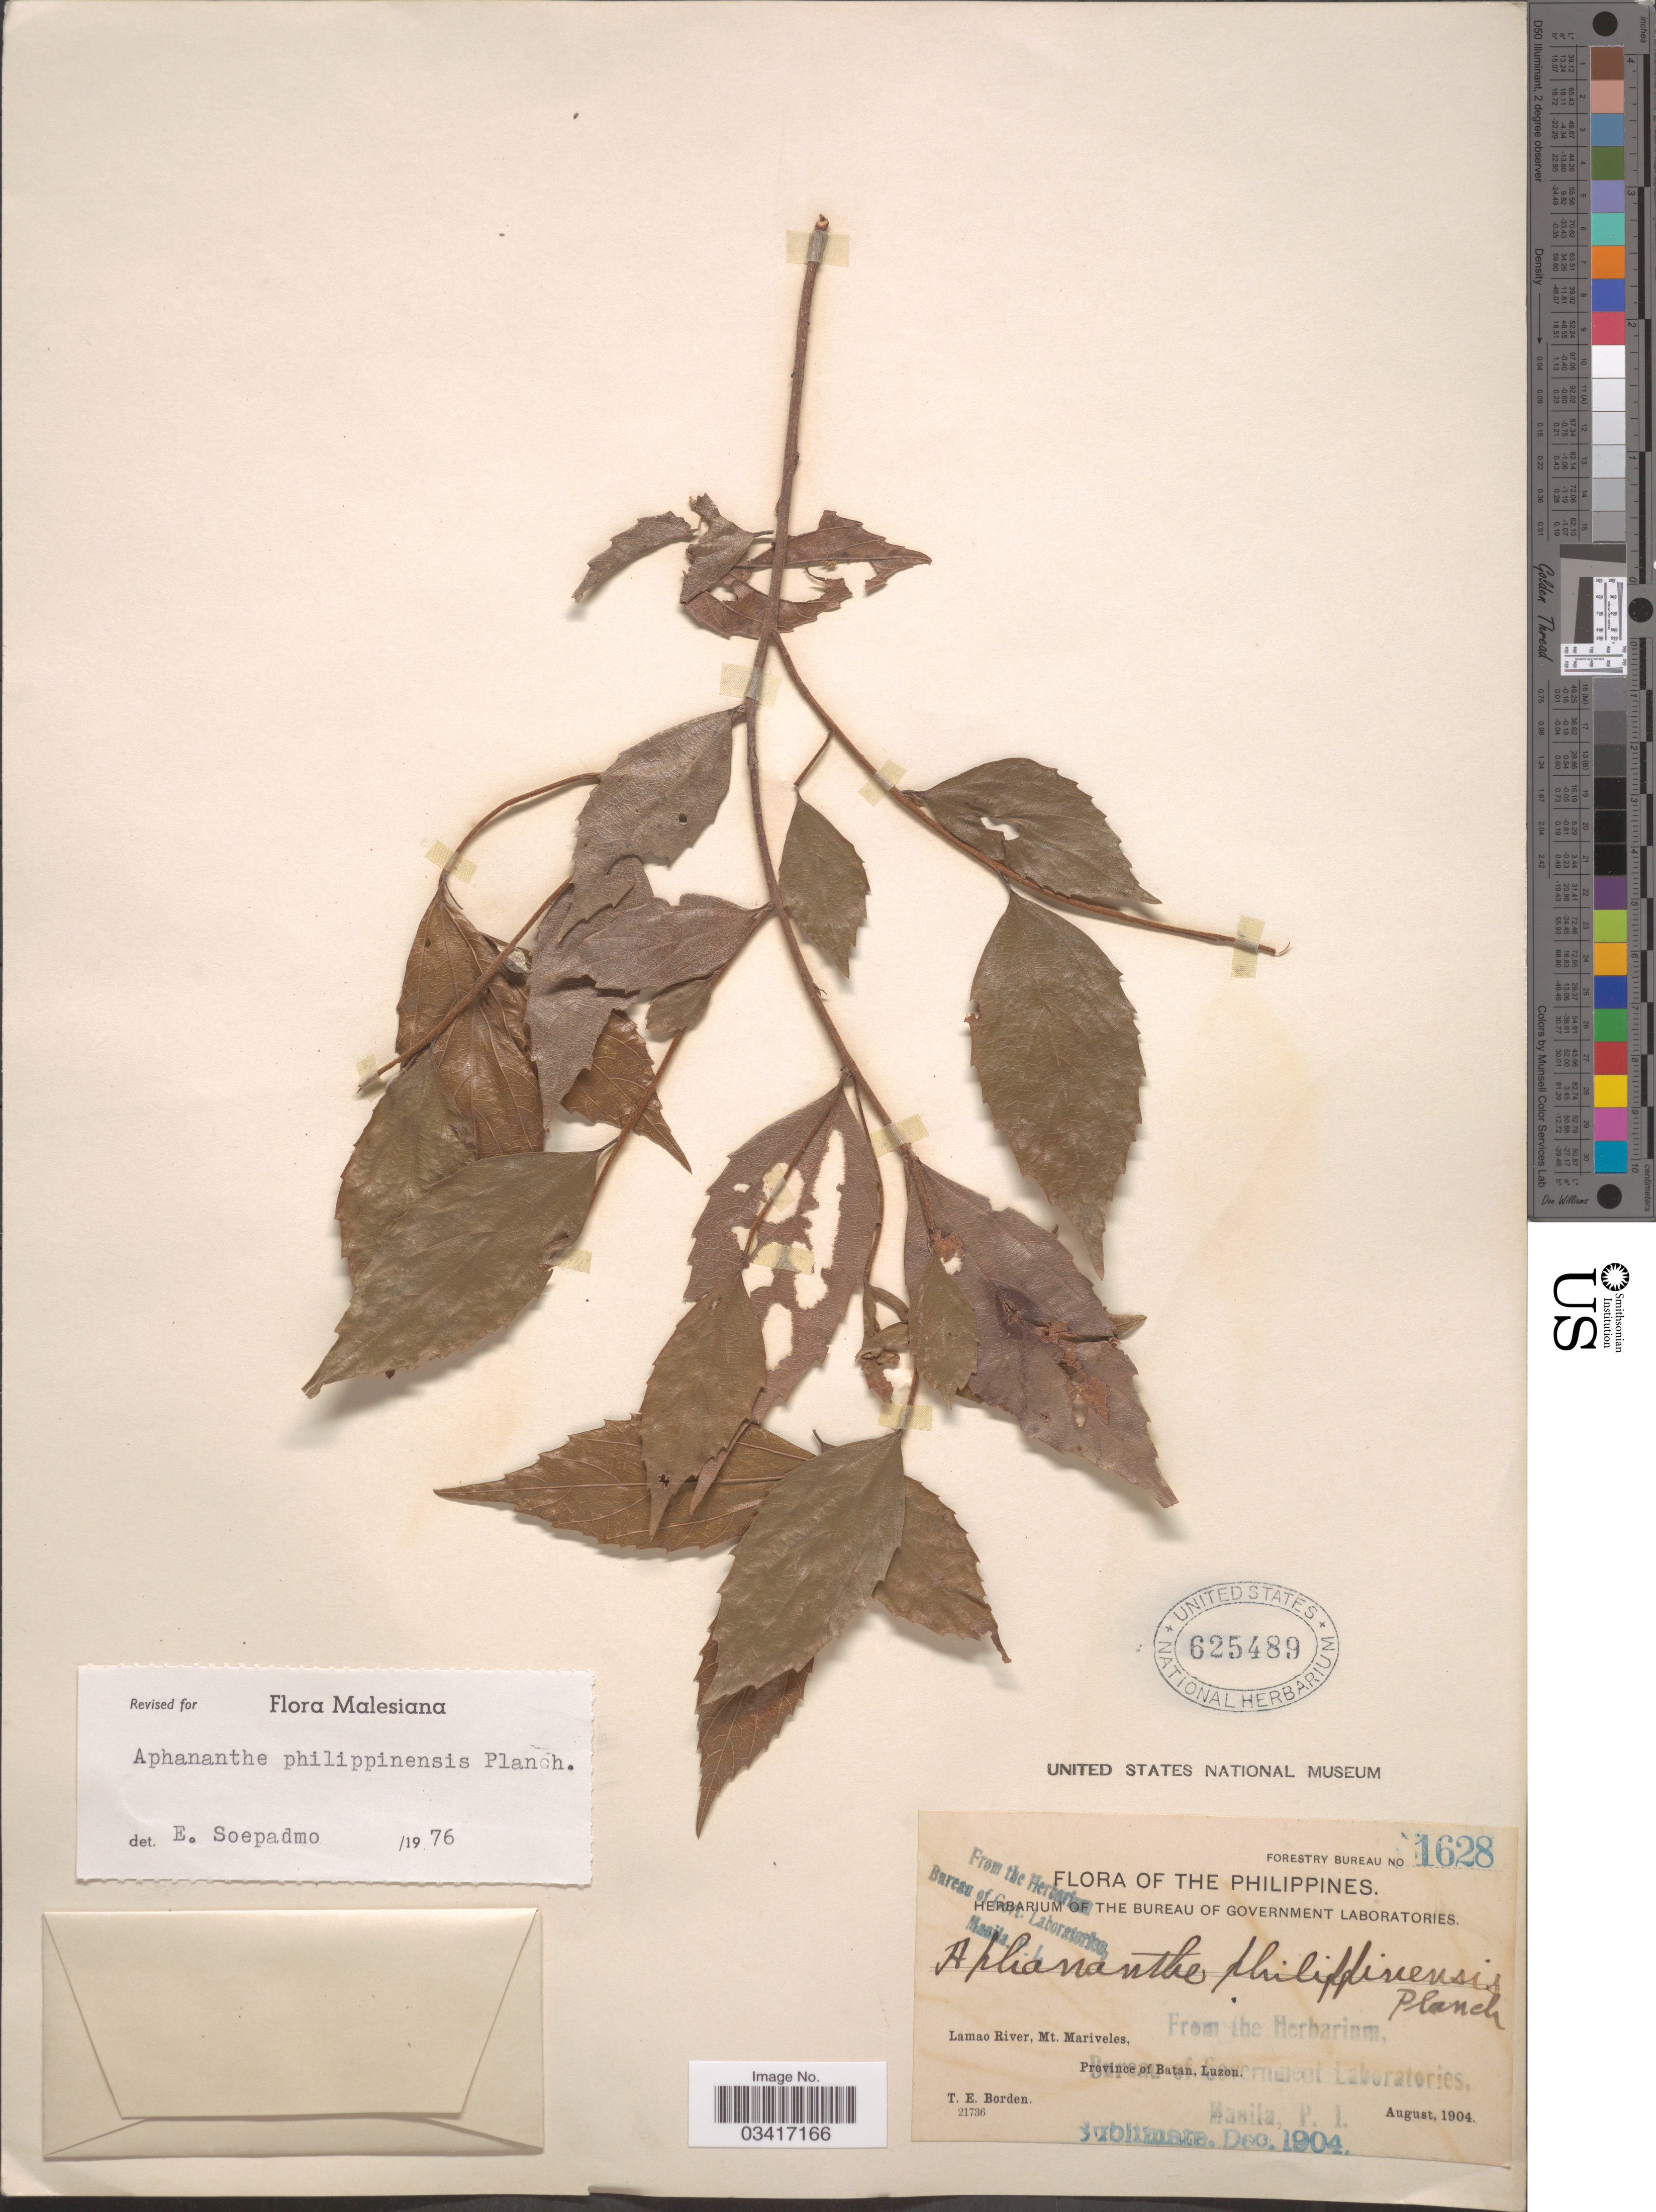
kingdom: Plantae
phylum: Tracheophyta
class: Magnoliopsida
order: Rosales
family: Cannabaceae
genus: Aphananthe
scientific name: Aphananthe philippinensis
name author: Planch.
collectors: T. E. Borden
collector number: Forestry Bureau 1628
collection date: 1904-08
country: Philippines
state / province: Cagayan Valley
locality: Lamao River, Mt. Mariveles, Province of Batan, Luzon.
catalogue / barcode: US 625489